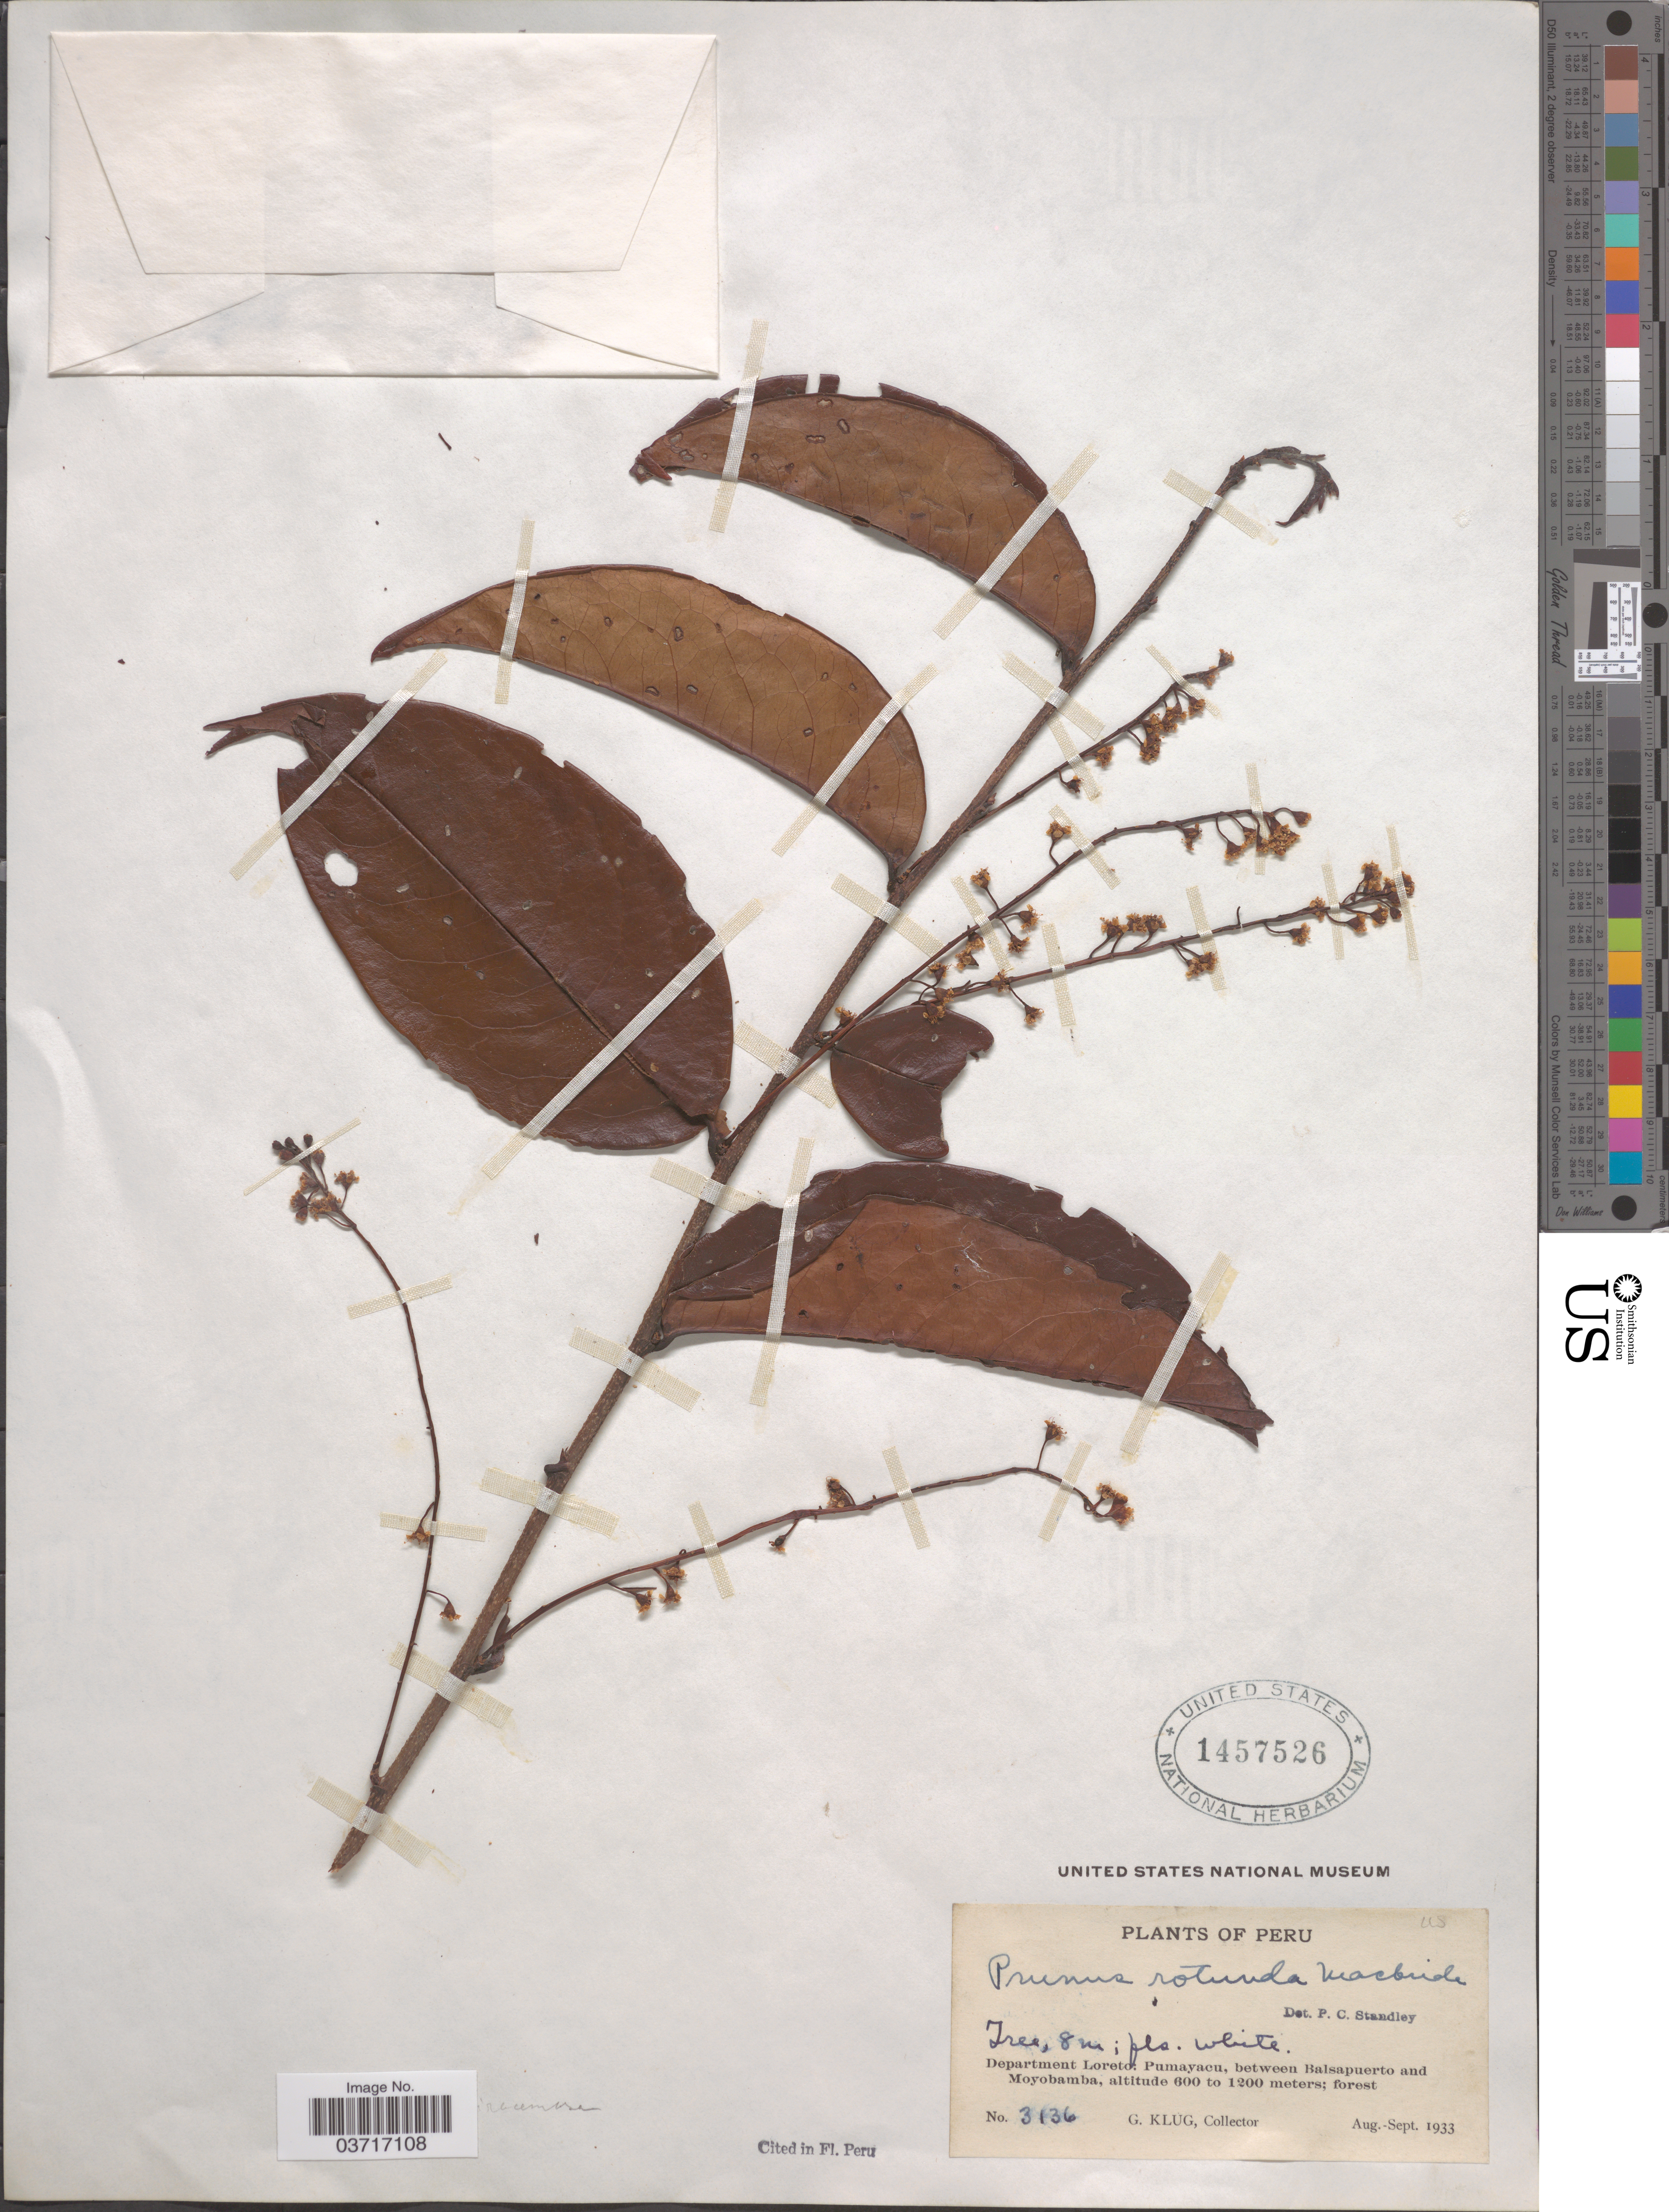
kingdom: Plantae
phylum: Tracheophyta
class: Magnoliopsida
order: Rosales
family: Rosaceae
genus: Prunus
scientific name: Prunus rotunda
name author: J.F. Macbr.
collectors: G. Klug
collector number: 3136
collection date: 1933-08/1933-09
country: Peru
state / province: Loreto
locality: Department Loreto: Pumayacu, between Balsapuerto and Moyobamba.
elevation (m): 600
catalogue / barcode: US 1457526